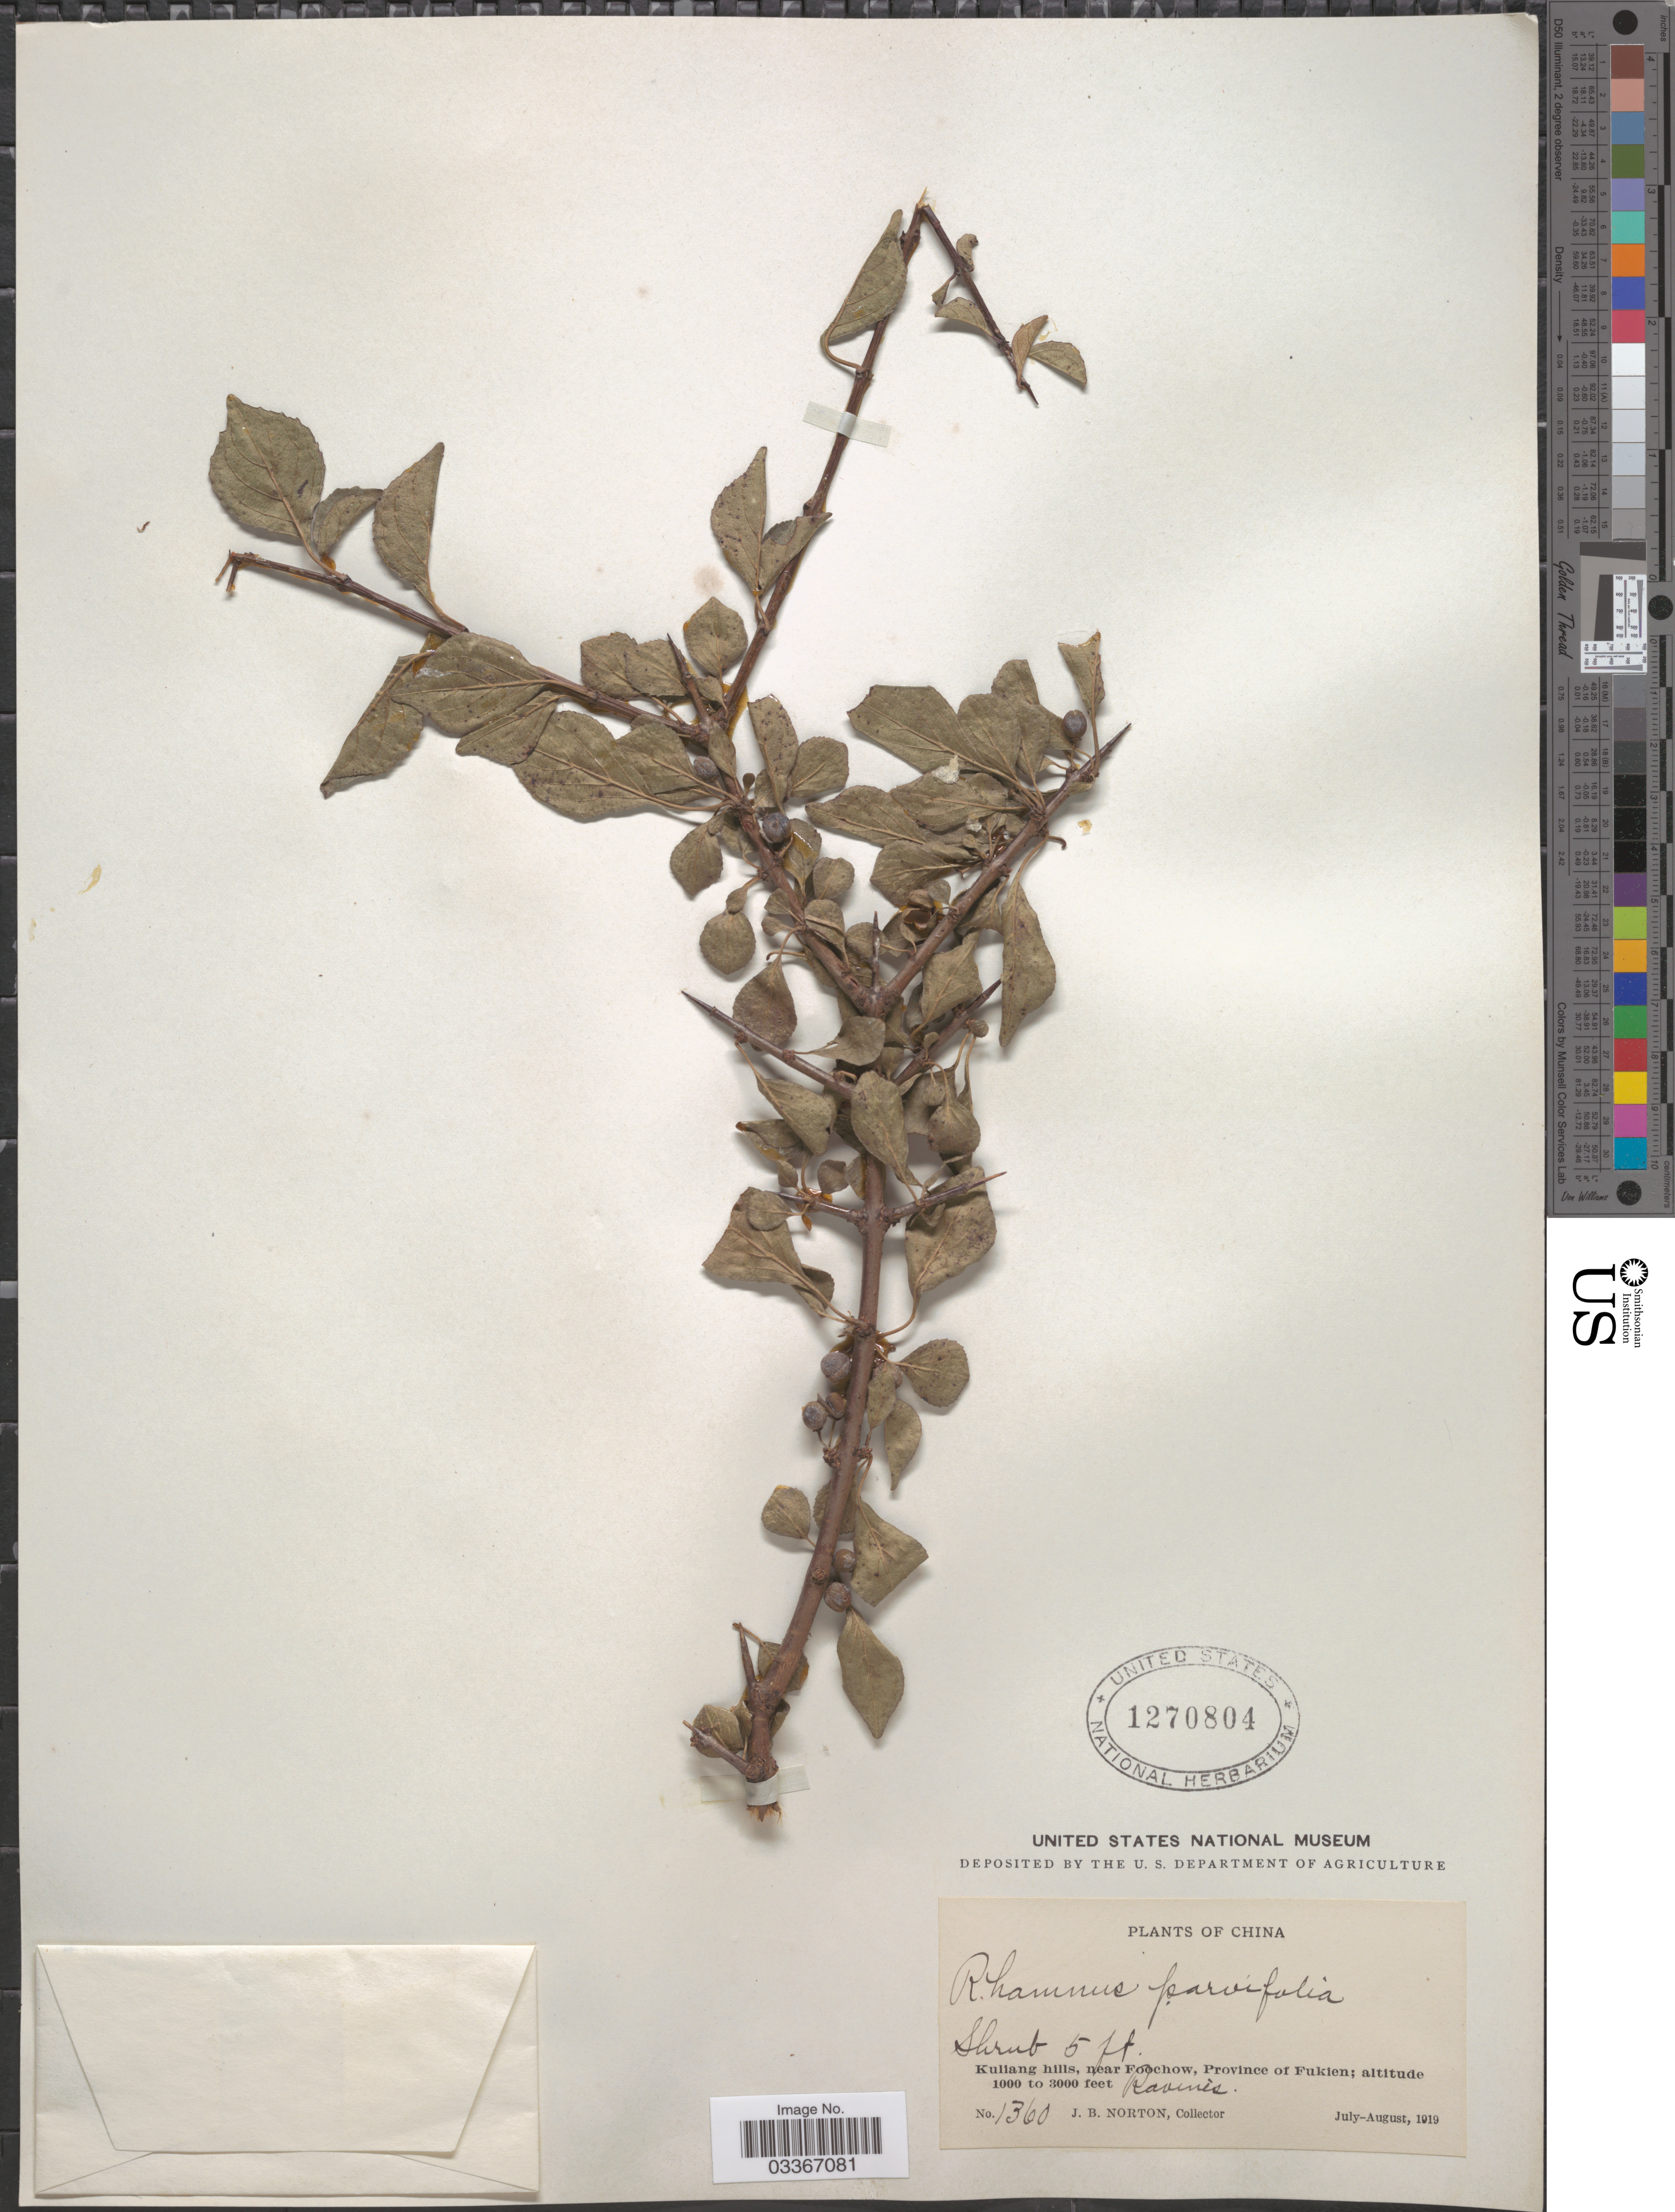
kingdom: Plantae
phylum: Tracheophyta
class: Magnoliopsida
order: Rosales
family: Rhamnaceae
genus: Rhamnus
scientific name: Rhamnus parvifolia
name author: Bunge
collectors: J. B. Norton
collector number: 1360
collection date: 1919-07/1919-08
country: China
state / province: Fujian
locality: Kuliang hills, near Foochow, Province of Fukien.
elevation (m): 305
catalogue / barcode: US 1270804